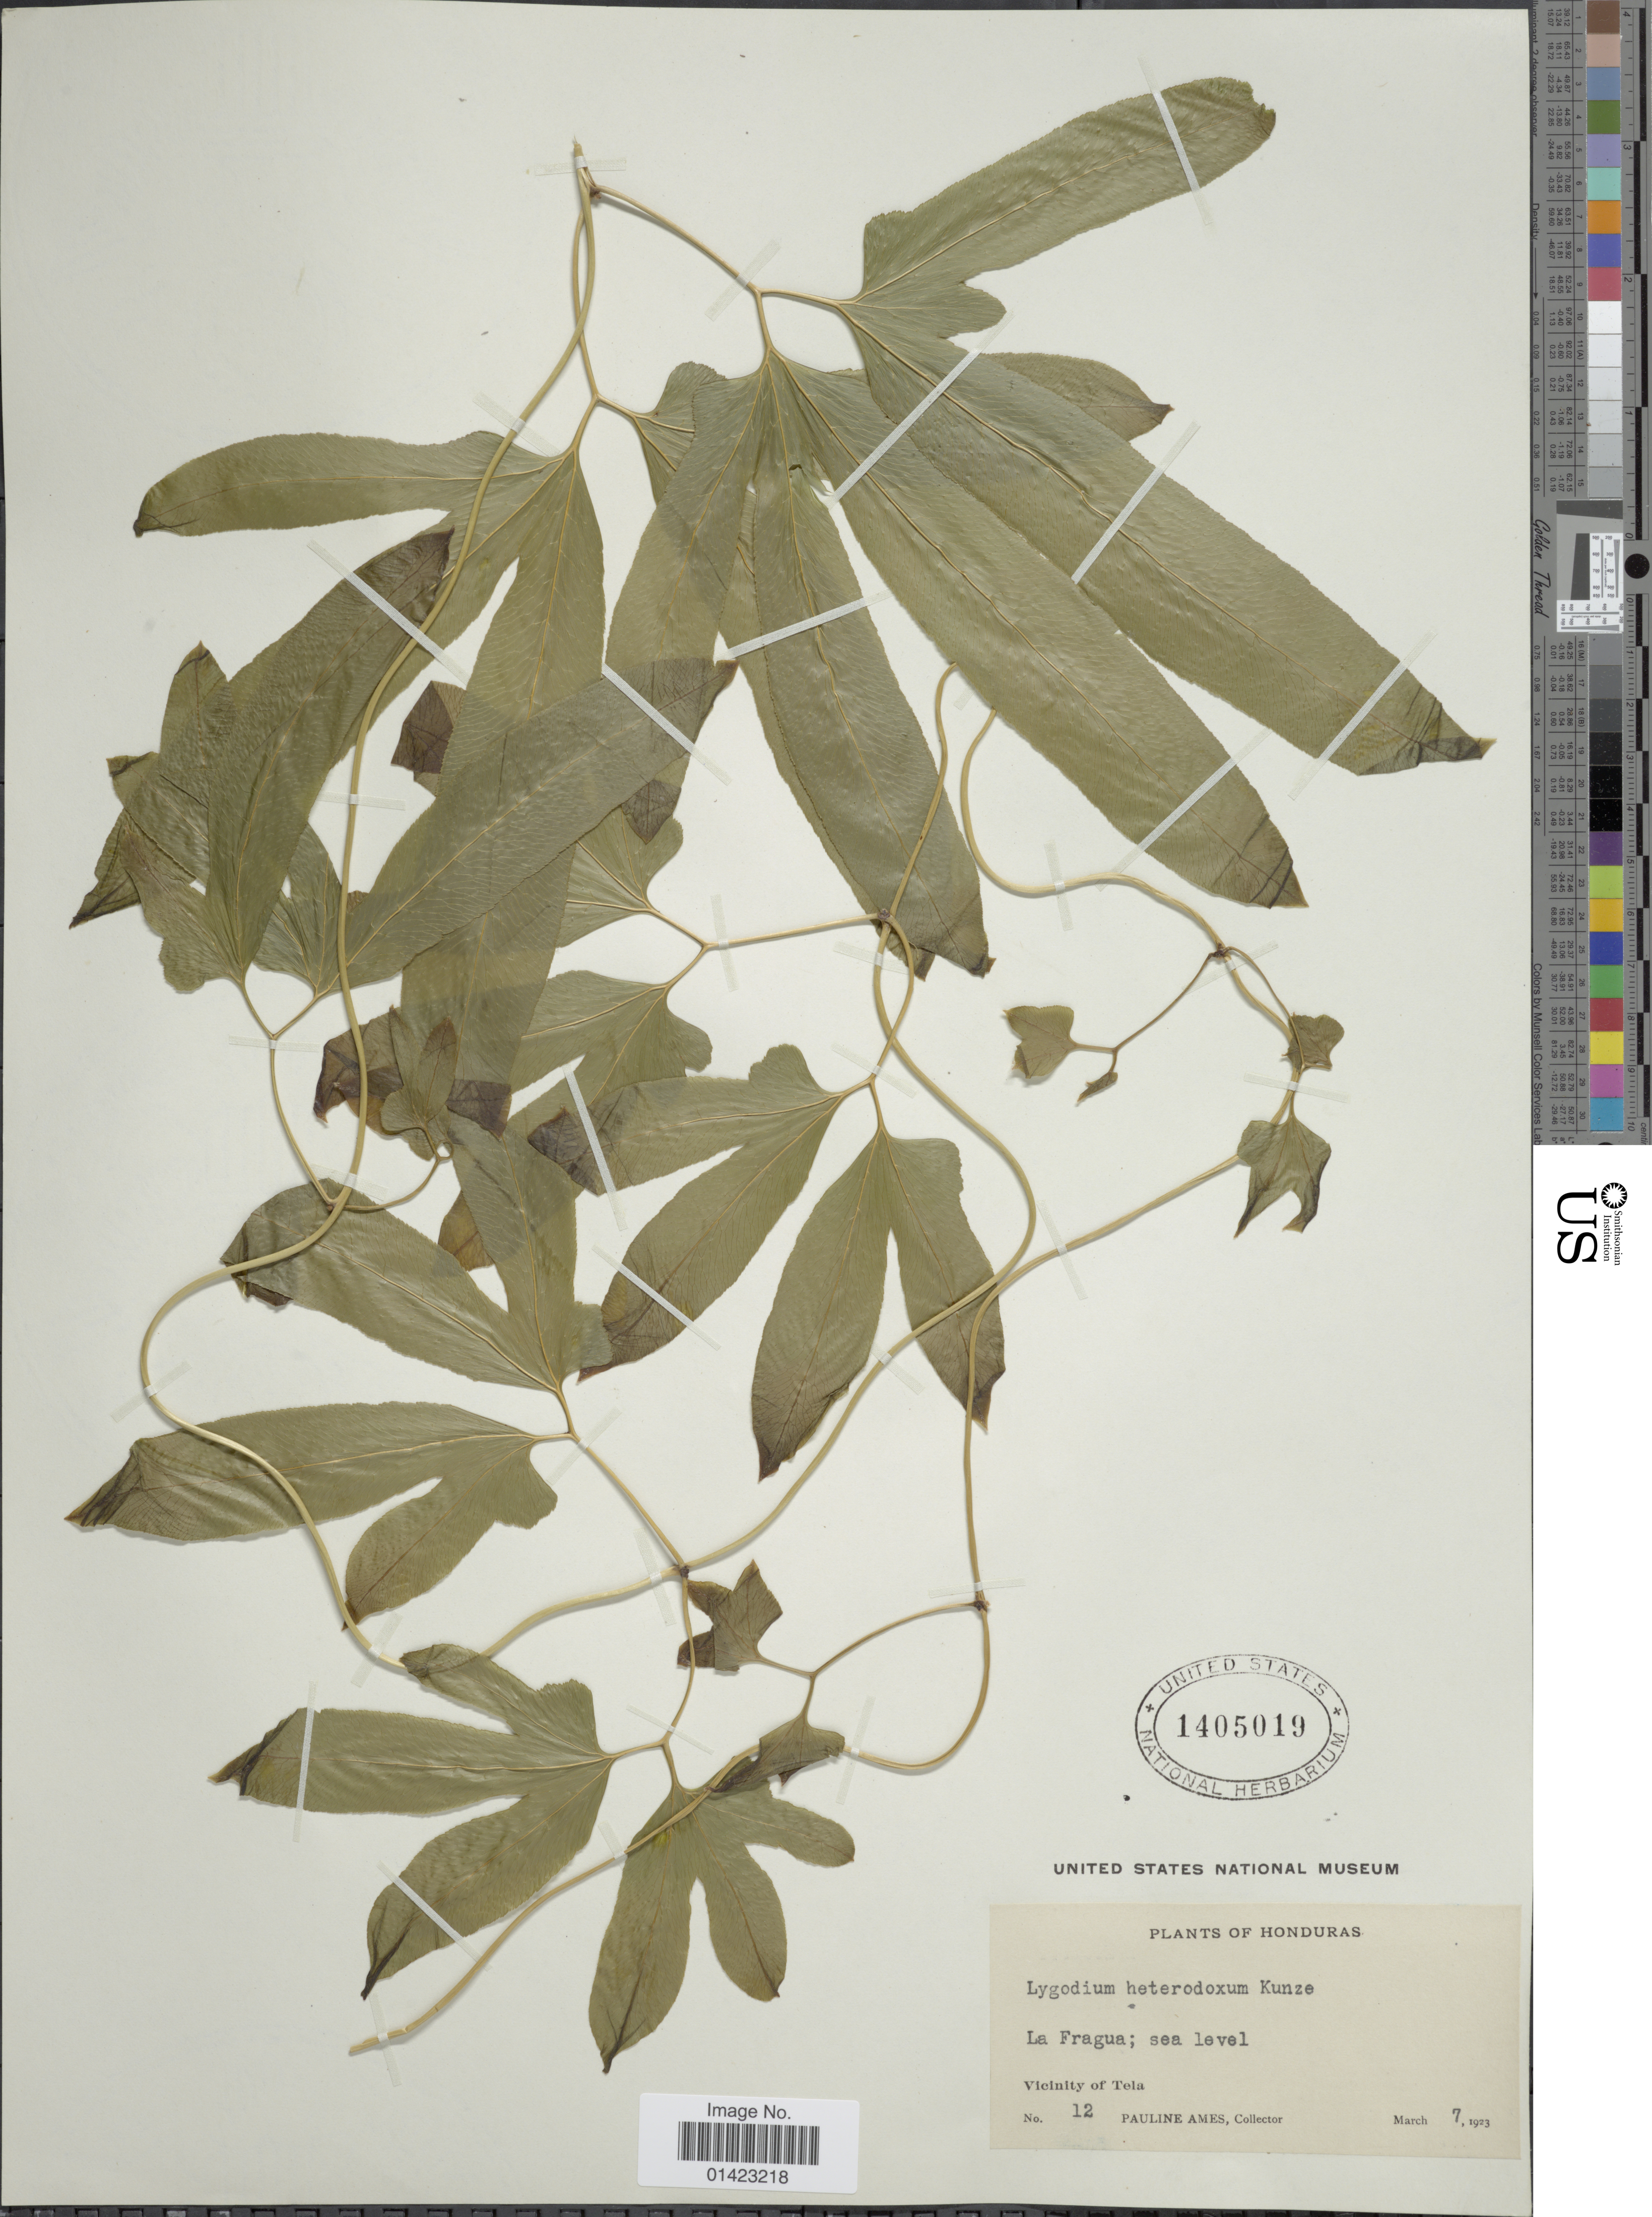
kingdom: Plantae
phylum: Tracheophyta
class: Polypodiopsida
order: Schizaeales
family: Lygodiaceae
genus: Lygodium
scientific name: Lygodium heterodoxum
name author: Kunze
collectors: P. Ames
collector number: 12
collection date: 1923-03-07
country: Honduras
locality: La Fragua, Vicinity of Tela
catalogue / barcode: US 1405019